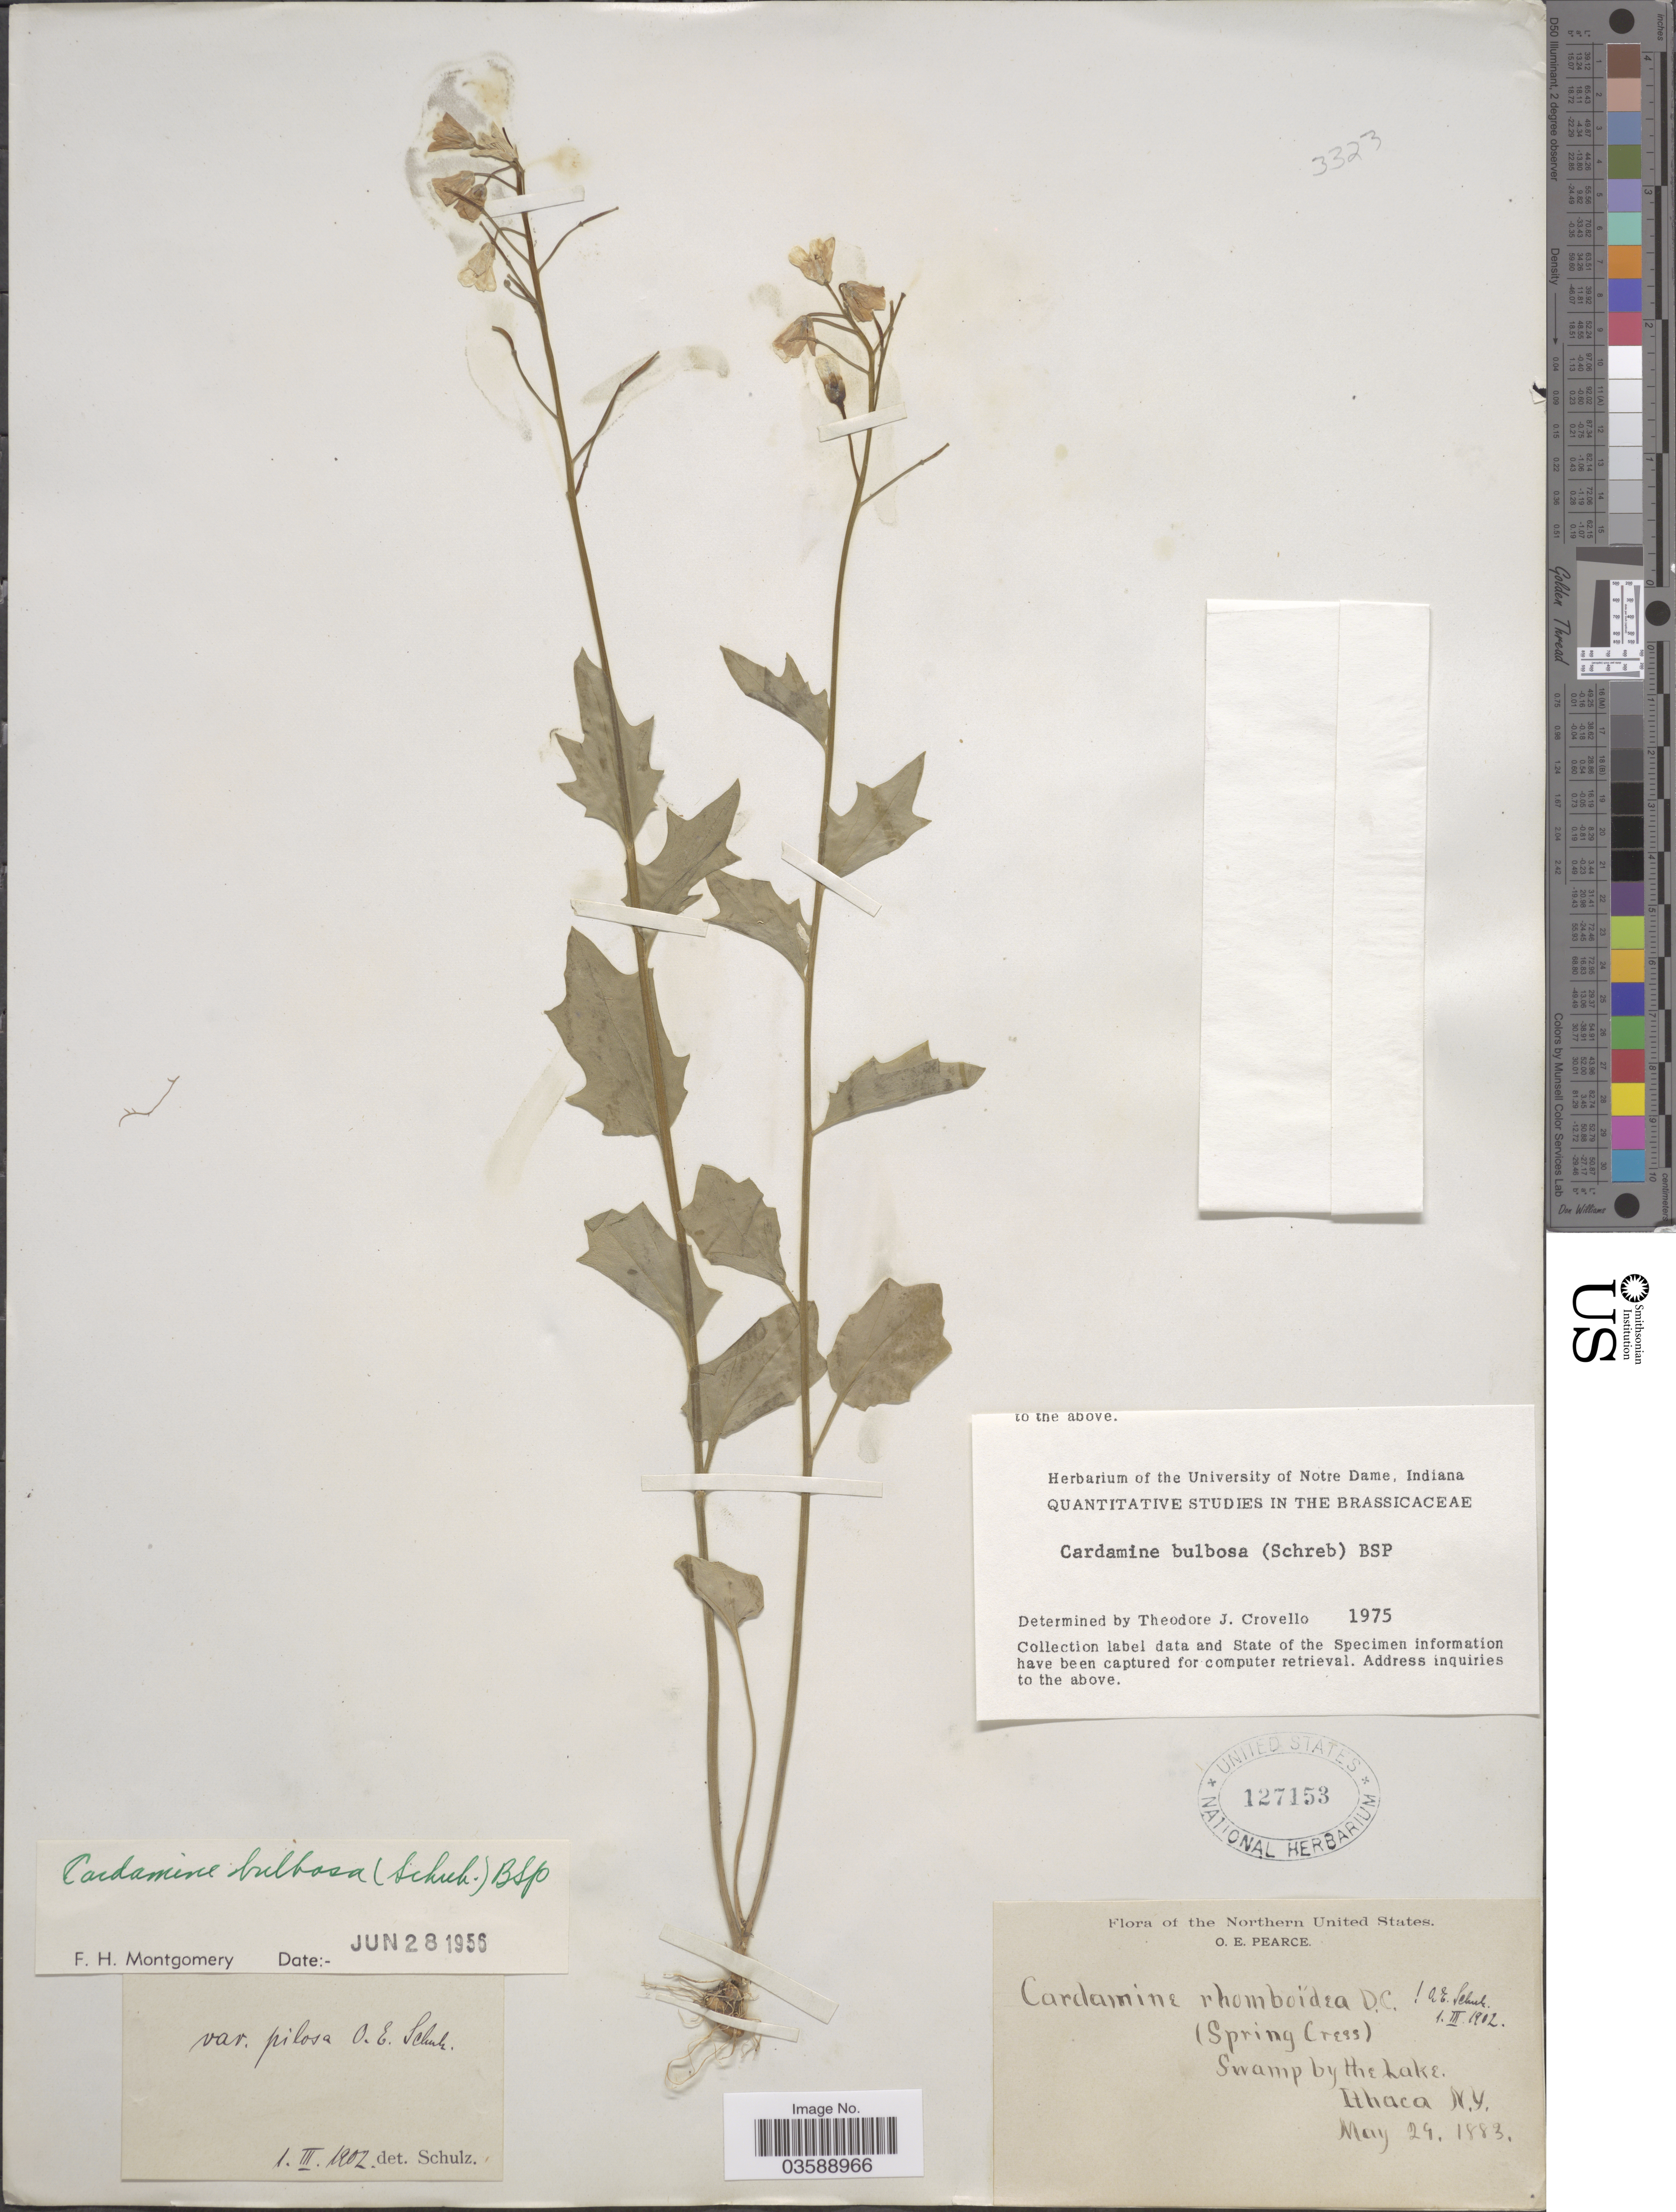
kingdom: Plantae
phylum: Tracheophyta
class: Magnoliopsida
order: Brassicales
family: Brassicaceae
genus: Cardamine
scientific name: Cardamine bulbosa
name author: (Schreb. ex Muhl.) Britton et al.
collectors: O. E. Pearce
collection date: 1883-05-29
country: United States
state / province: New York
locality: Northern United States. Swamp by the Lake. Ithaca.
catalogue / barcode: US 127153